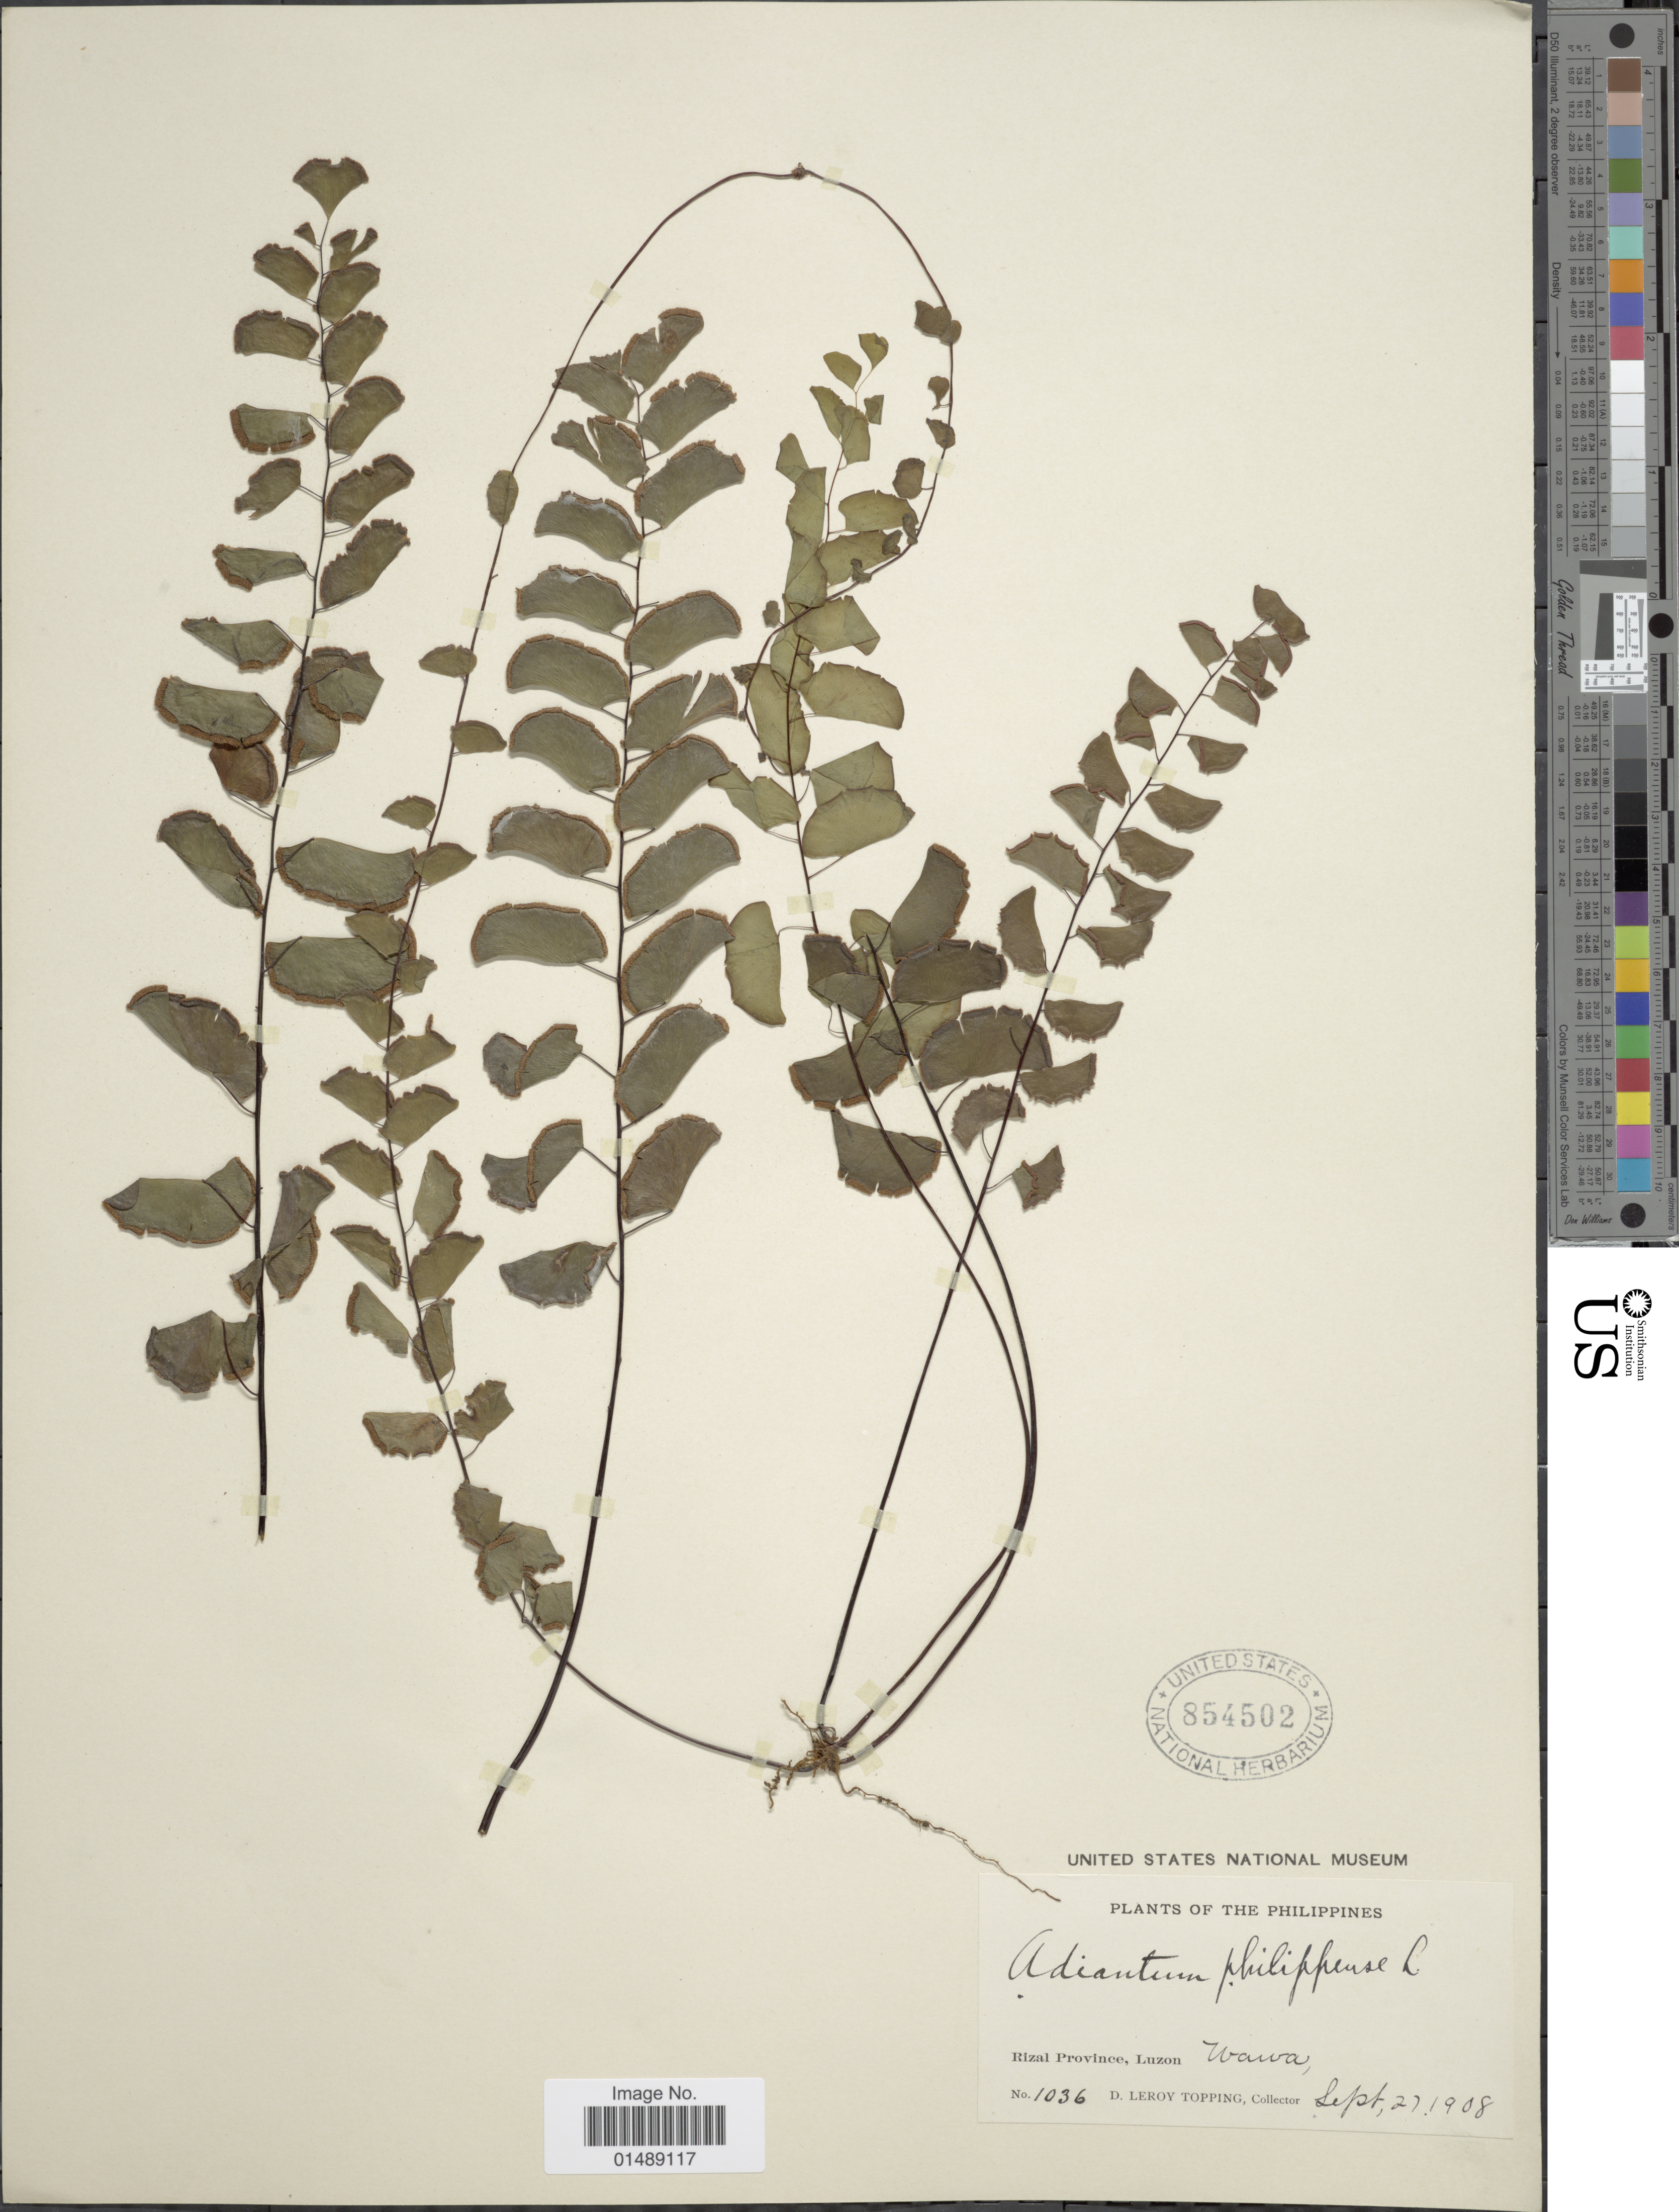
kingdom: Plantae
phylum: Tracheophyta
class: Polypodiopsida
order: Polypodiales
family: Pteridaceae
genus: Adiantum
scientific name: Adiantum philippense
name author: L.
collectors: D. L. Topping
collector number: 1036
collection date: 1908-09-27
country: Philippines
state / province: Calabarzon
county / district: Rizal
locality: Rizal Province, Luzon, Wawa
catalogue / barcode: US 854502